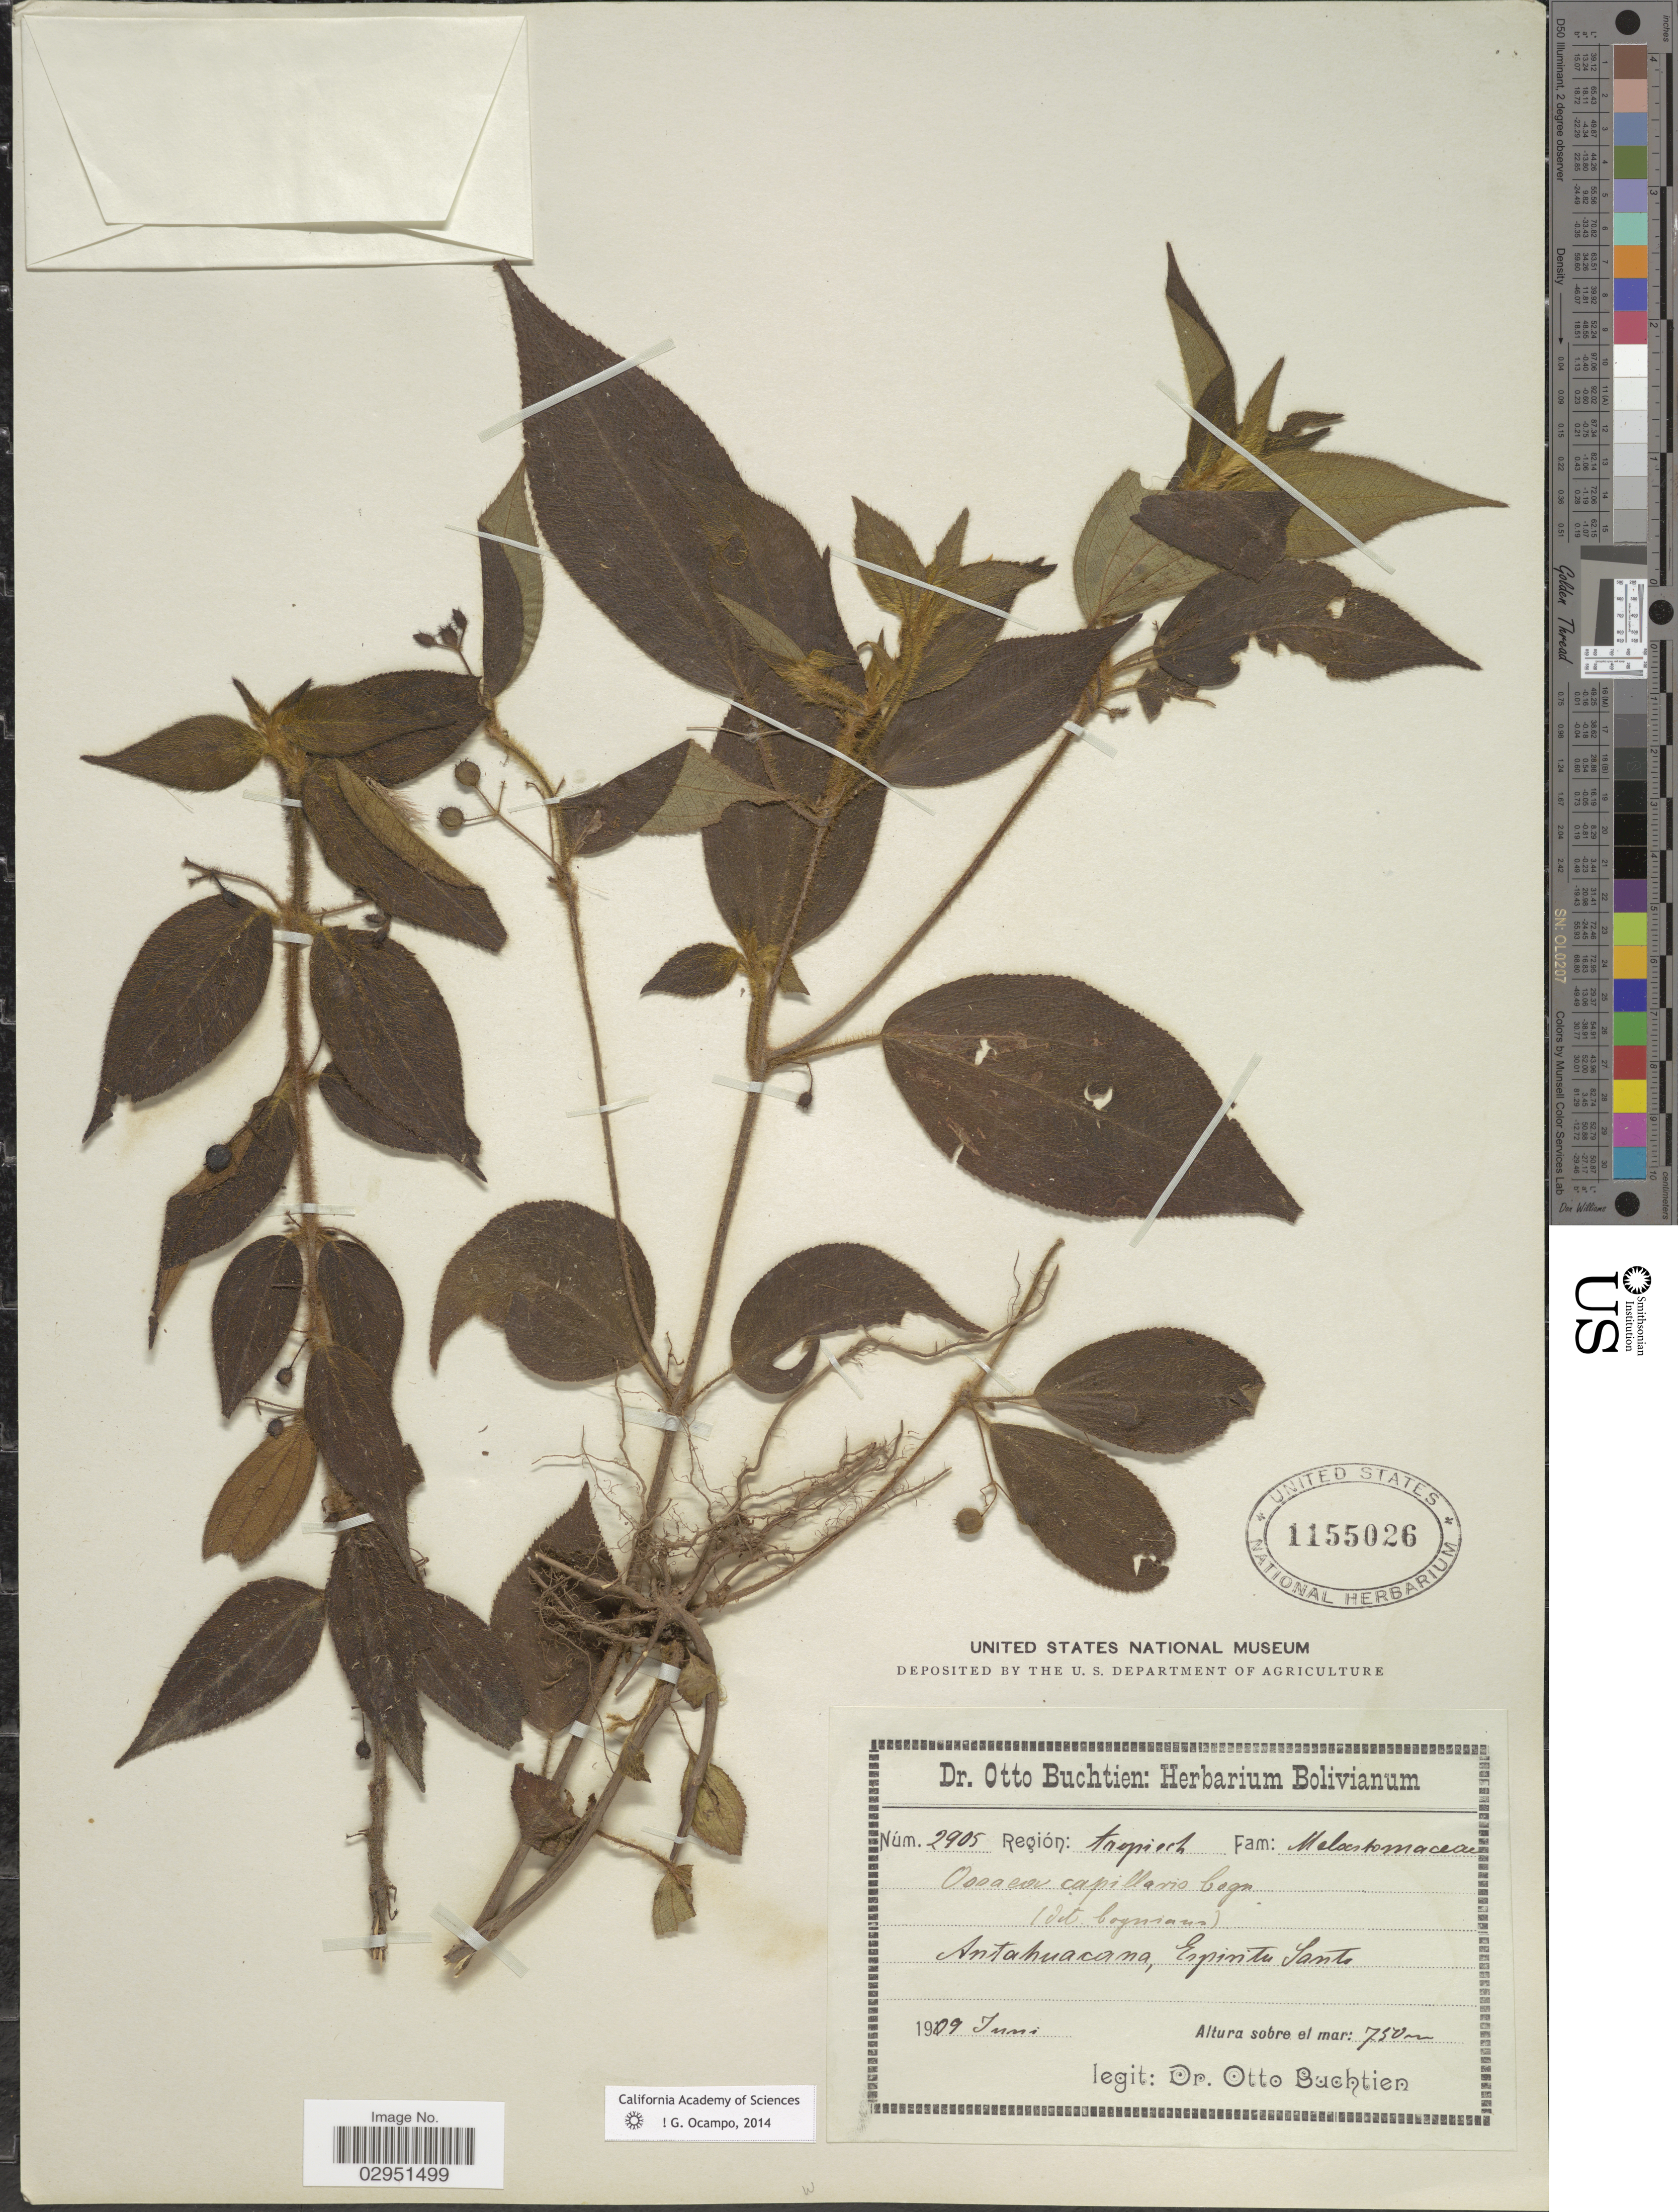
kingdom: Plantae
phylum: Tracheophyta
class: Magnoliopsida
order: Myrtales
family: Melastomataceae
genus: Ossaea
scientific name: Ossaea capillaris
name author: (D. Don) Cogn.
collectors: O. Buchtien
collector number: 2905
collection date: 1909-06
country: Bolivia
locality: Antahuacana, Espiritu Santo.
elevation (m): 750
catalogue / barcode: US 1155026